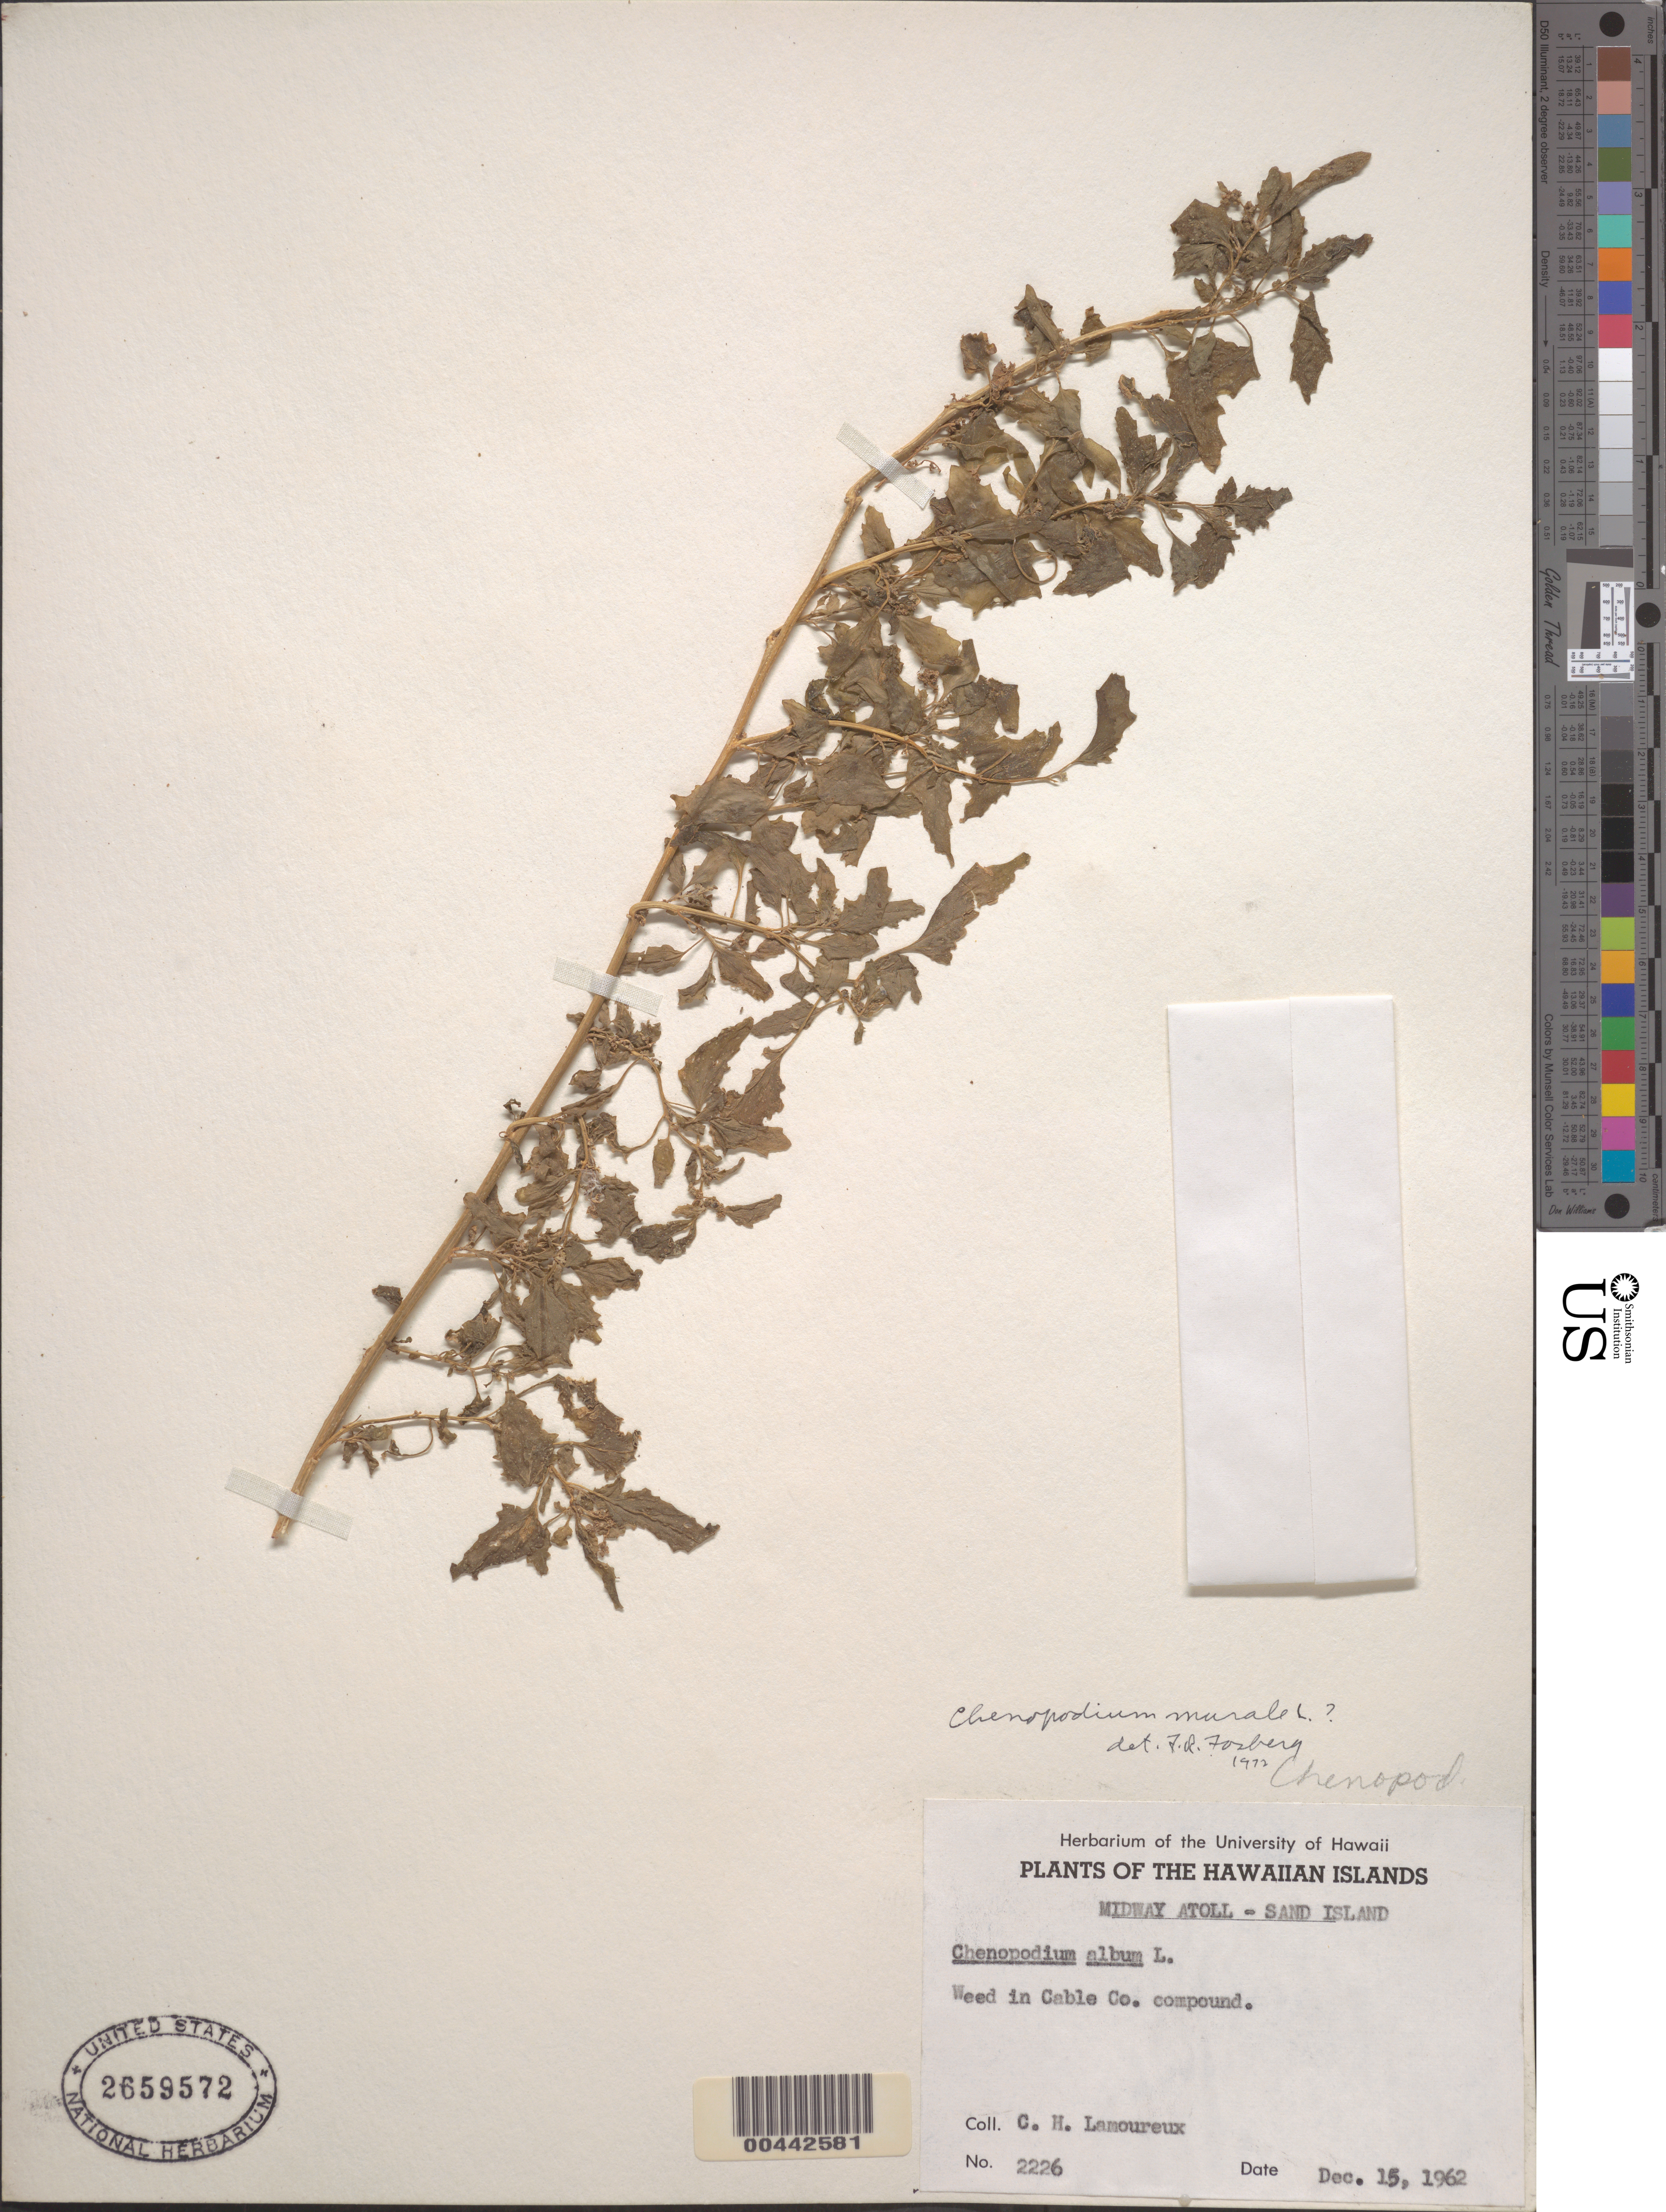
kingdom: Plantae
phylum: Tracheophyta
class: Magnoliopsida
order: Caryophyllales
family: Amaranthaceae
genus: Chenopodiastrum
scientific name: Chenopodiastrum murale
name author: (L.) S. Fuentes et al.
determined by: Wagner, W. L., (BOT), Smithsonian Institution - National Museum of Natural History (UNITED STATES)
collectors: C. H. Lamoureux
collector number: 2226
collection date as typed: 15 Dec 1962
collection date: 1962-12-15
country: U.S. Administered Pacific Islands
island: Midway Atoll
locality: in Cable Co. compound, Sand Islet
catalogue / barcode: US 2659572